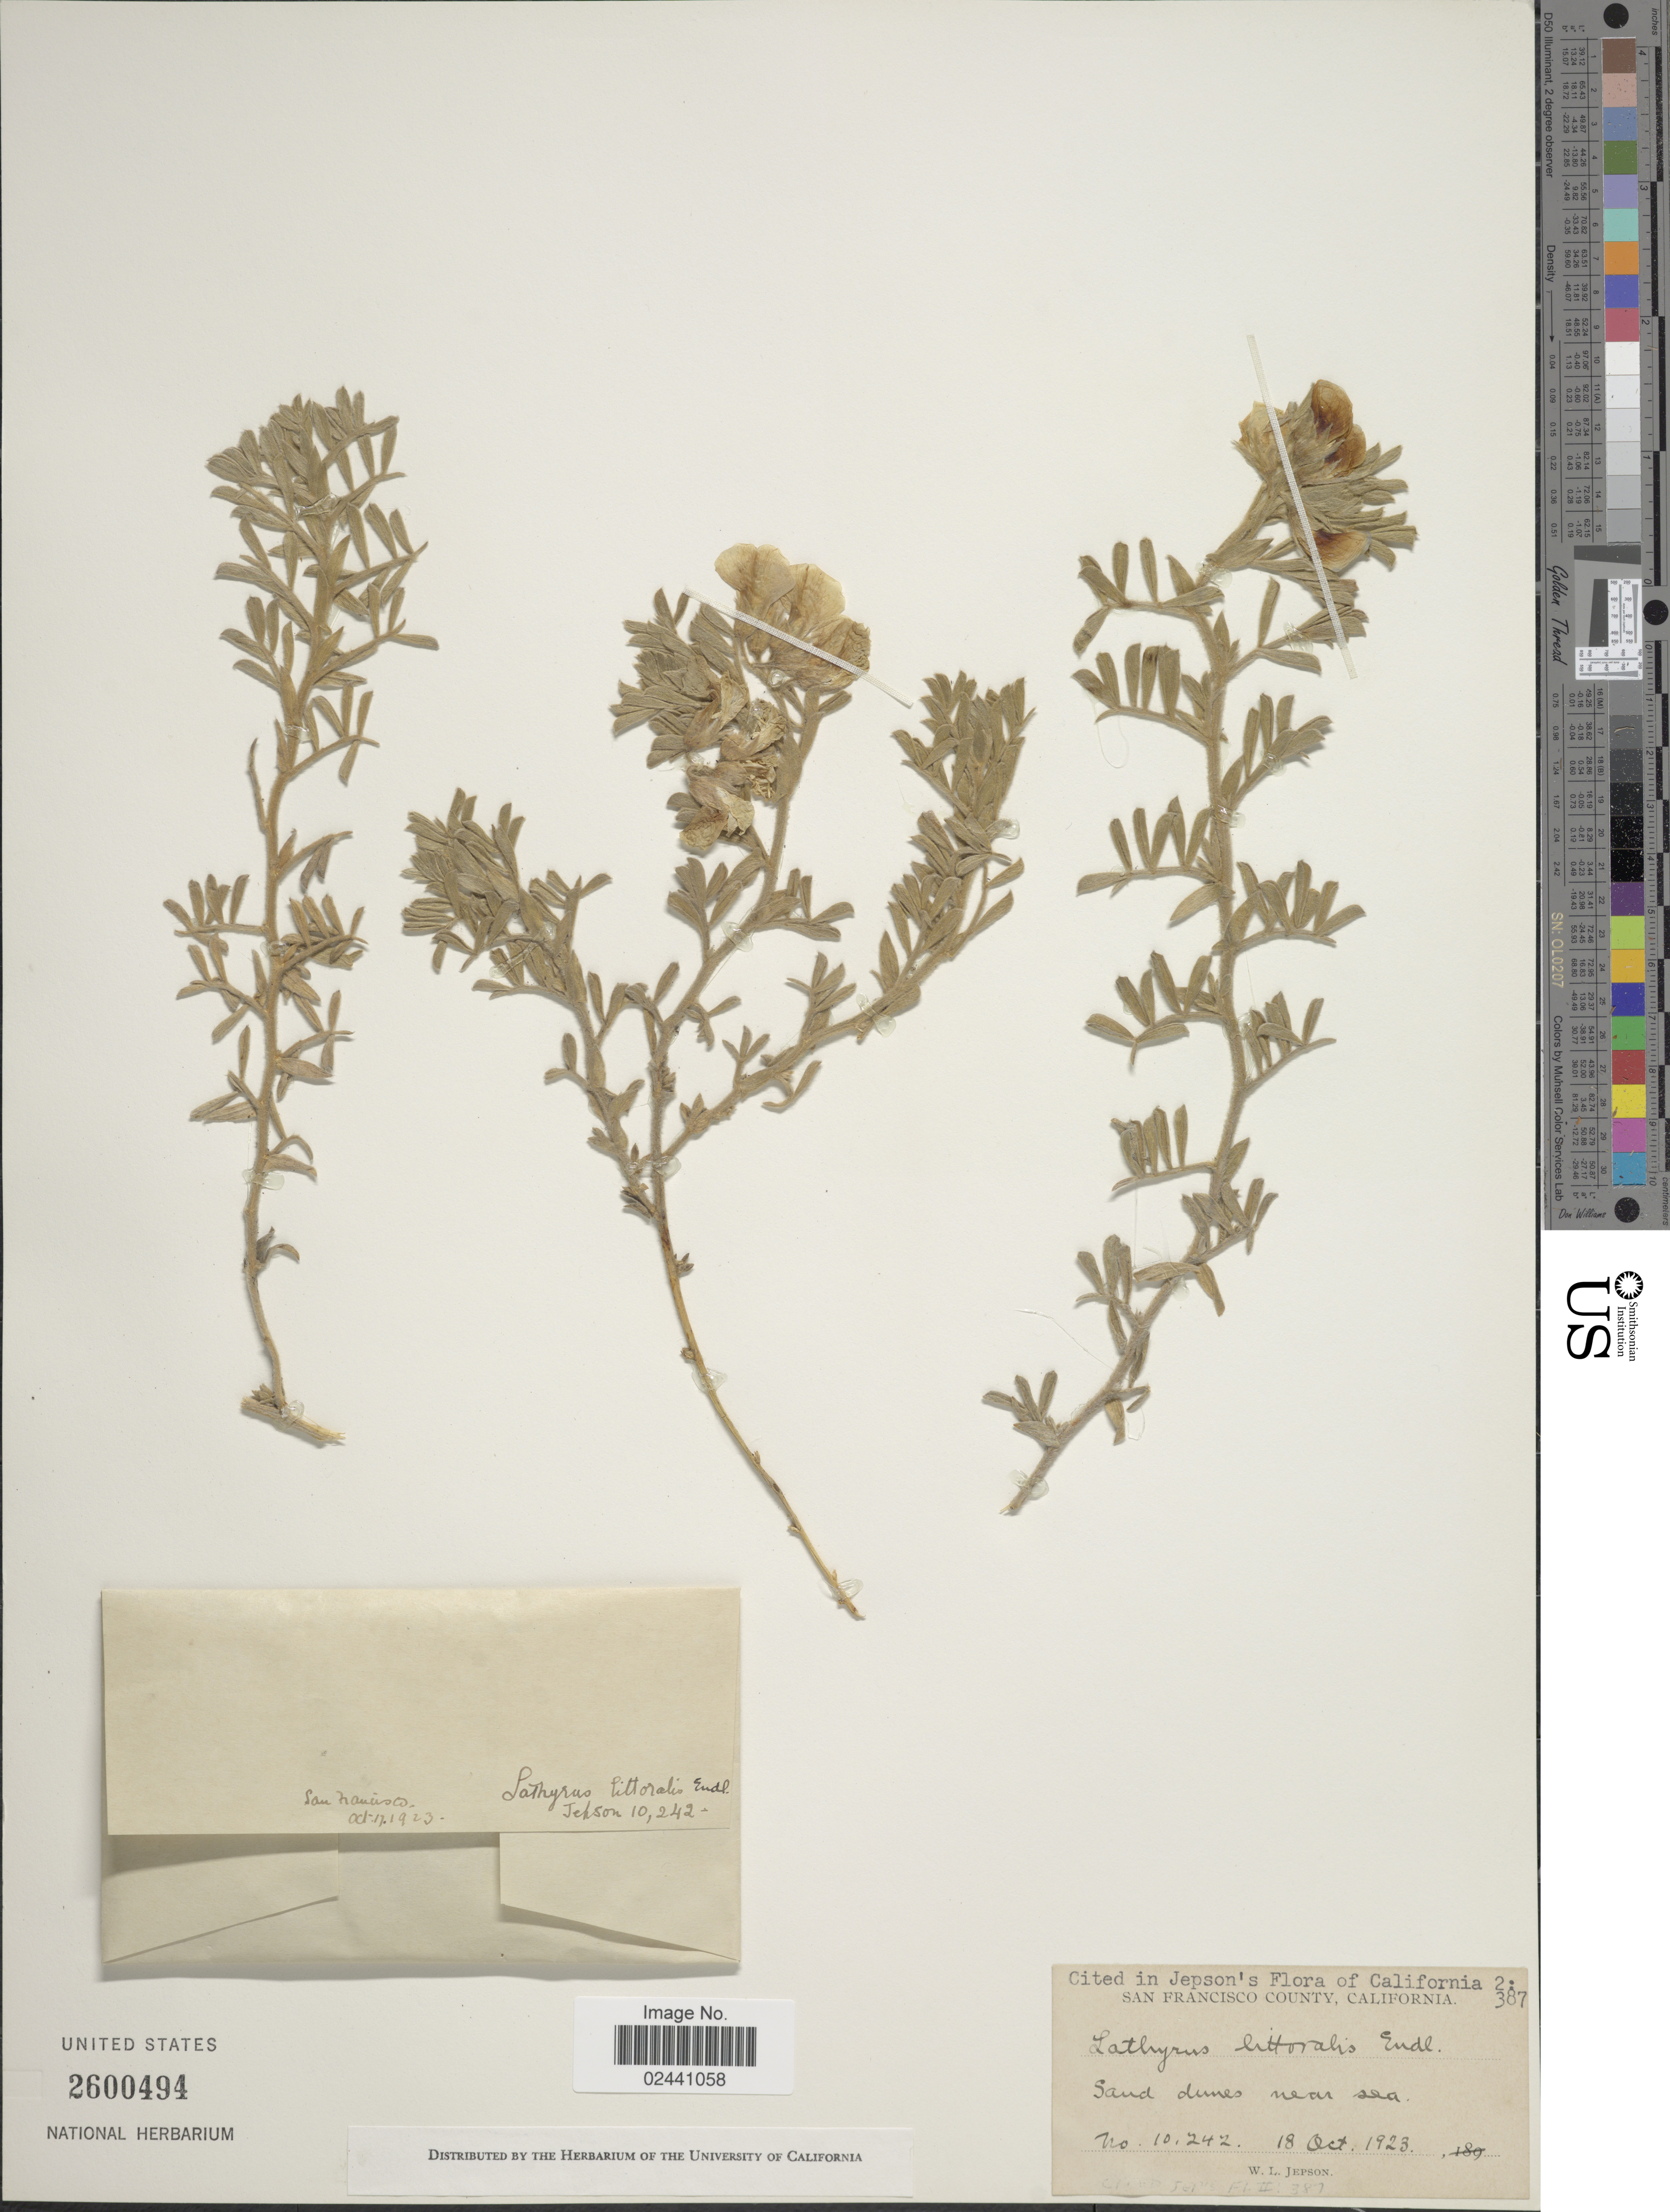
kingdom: Plantae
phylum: Tracheophyta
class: Magnoliopsida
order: Fabales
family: Fabaceae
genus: Lathyrus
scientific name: Lathyrus littoralis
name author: (Torr. & A. Gray) Walp.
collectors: W. L. Jepson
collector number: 10242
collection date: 1923-10-18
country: United States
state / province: California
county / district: San Francisco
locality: San Francisco Coutny, California. Sand dunes near sea.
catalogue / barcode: US 2600494